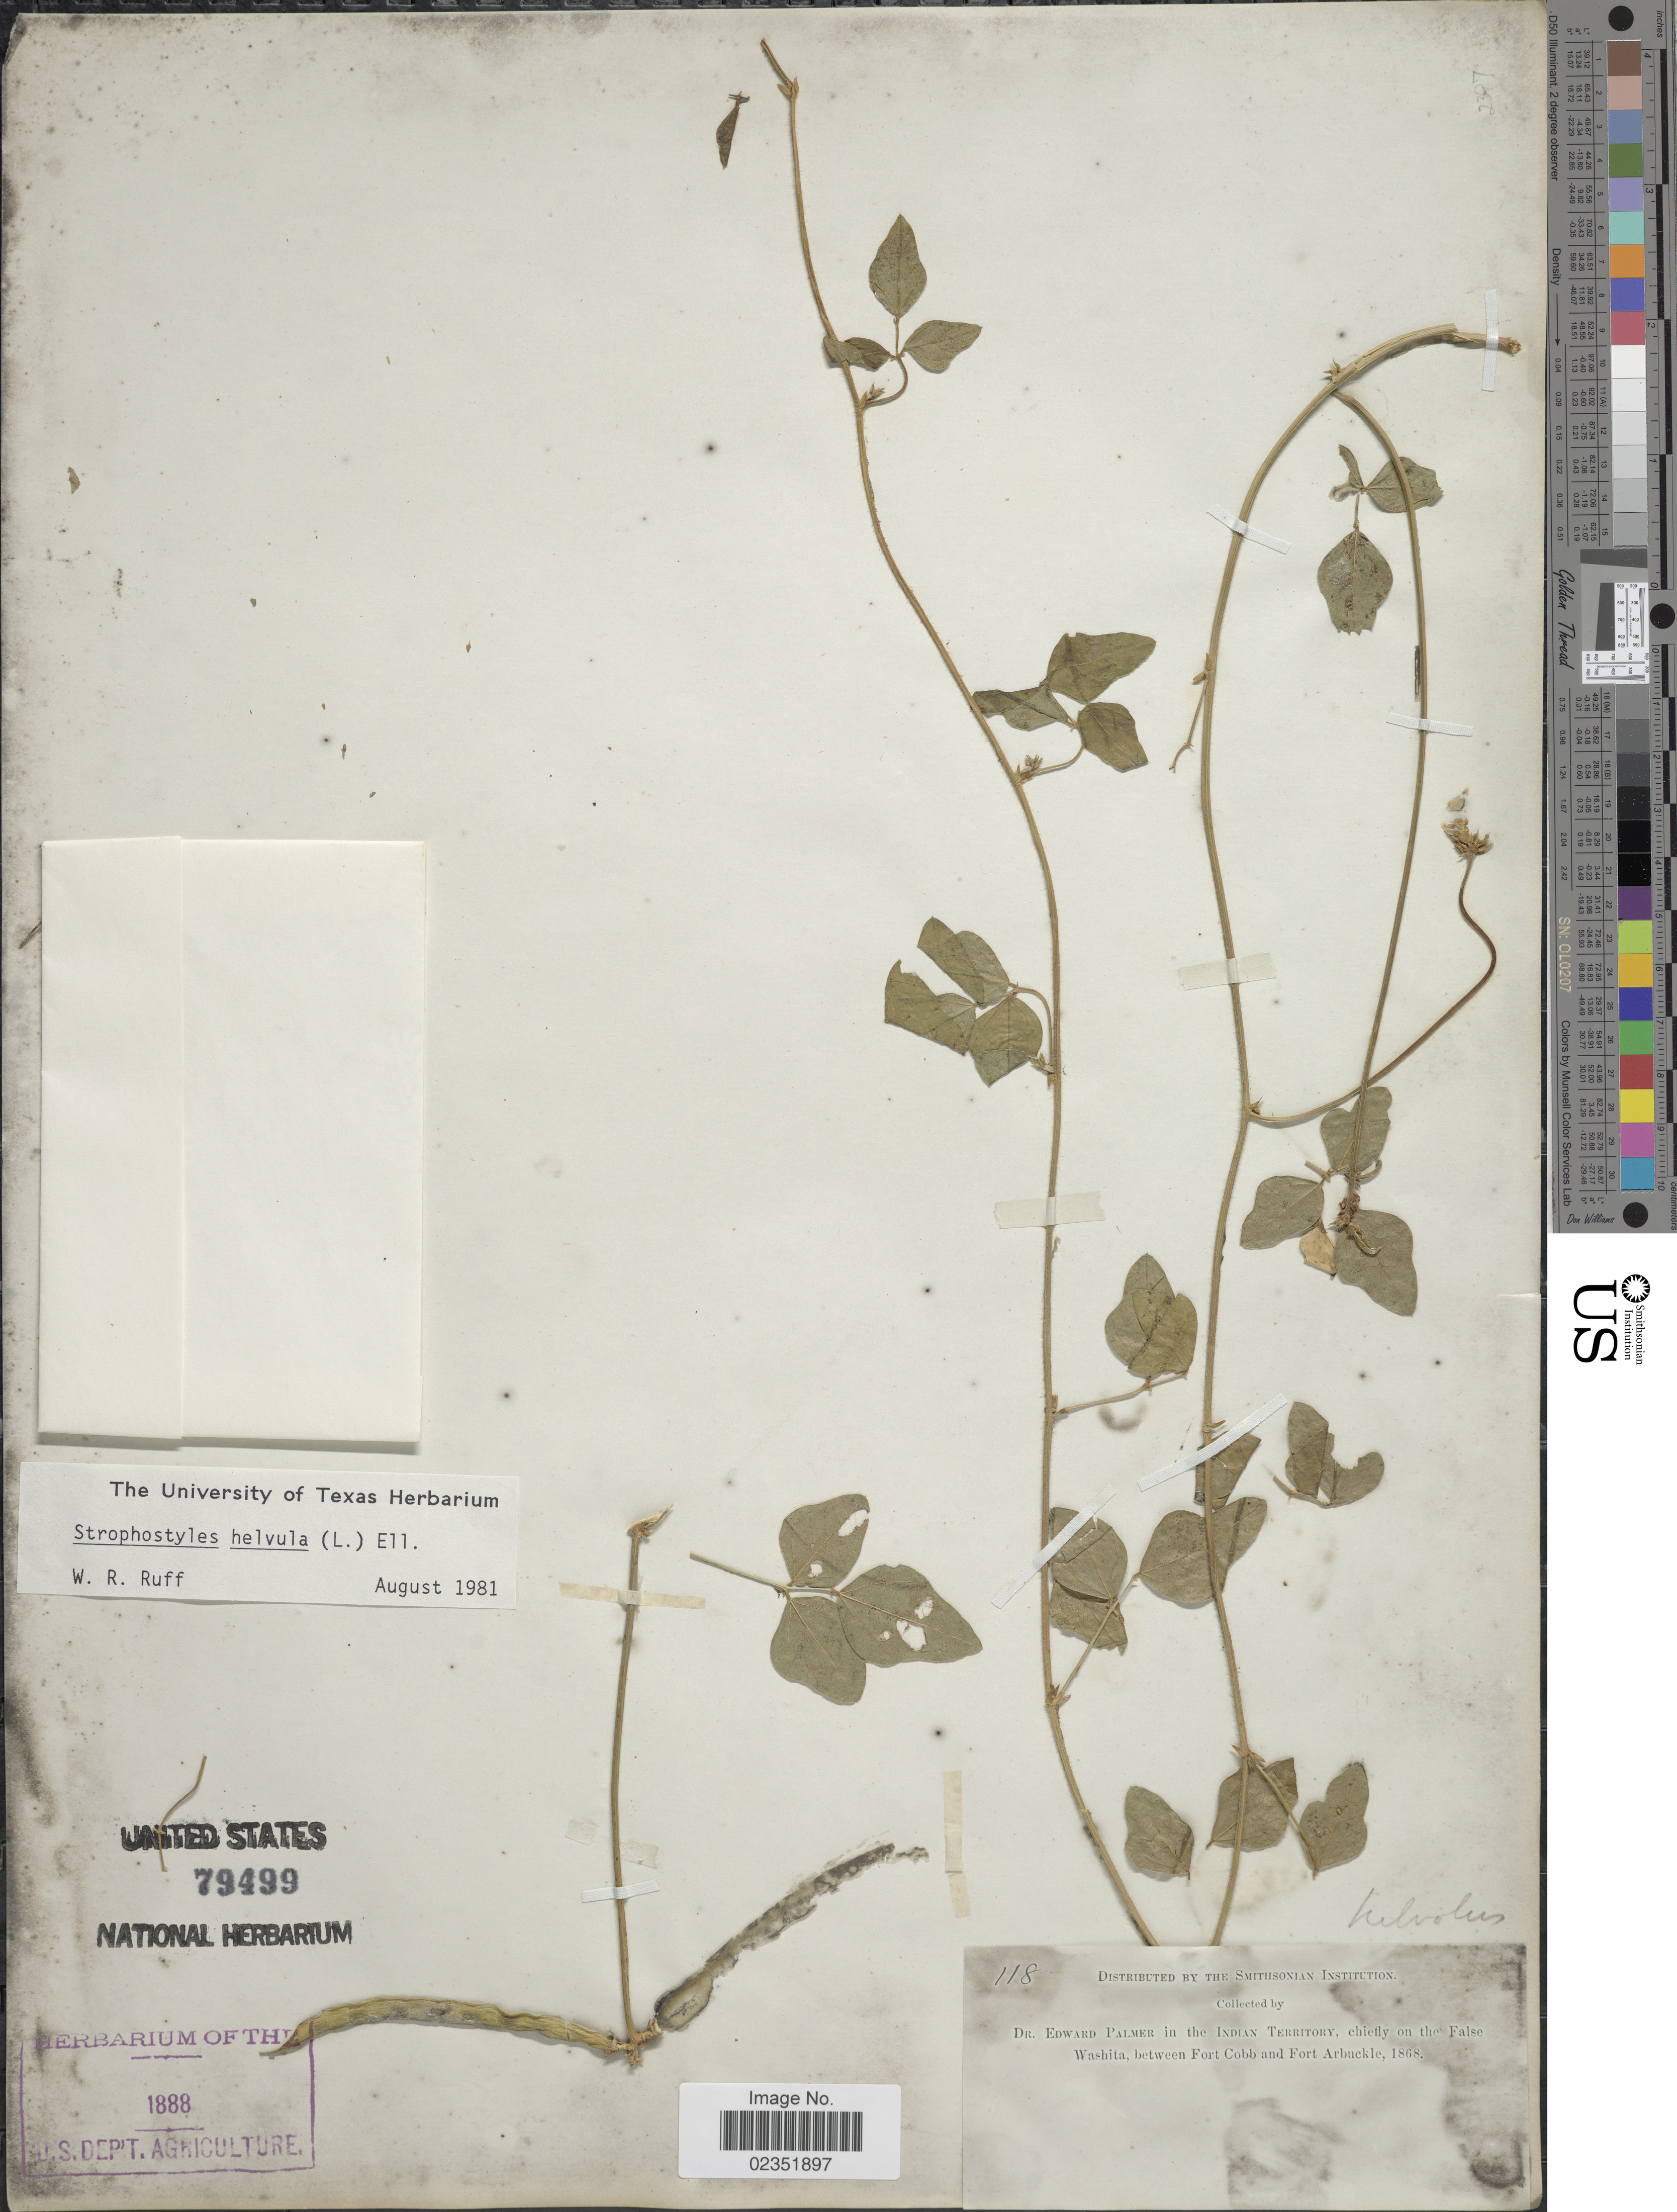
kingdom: Plantae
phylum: Tracheophyta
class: Magnoliopsida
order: Fabales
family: Fabaceae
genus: Strophostyles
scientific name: Strophostyles helvola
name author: (L.) Elliott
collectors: E. Palmer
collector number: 118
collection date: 1868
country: United States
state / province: Oklahoma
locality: In the Indian Territory, cheifly on the False Washita, between Fort Cobb and Fort Arbuckle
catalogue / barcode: US 79499